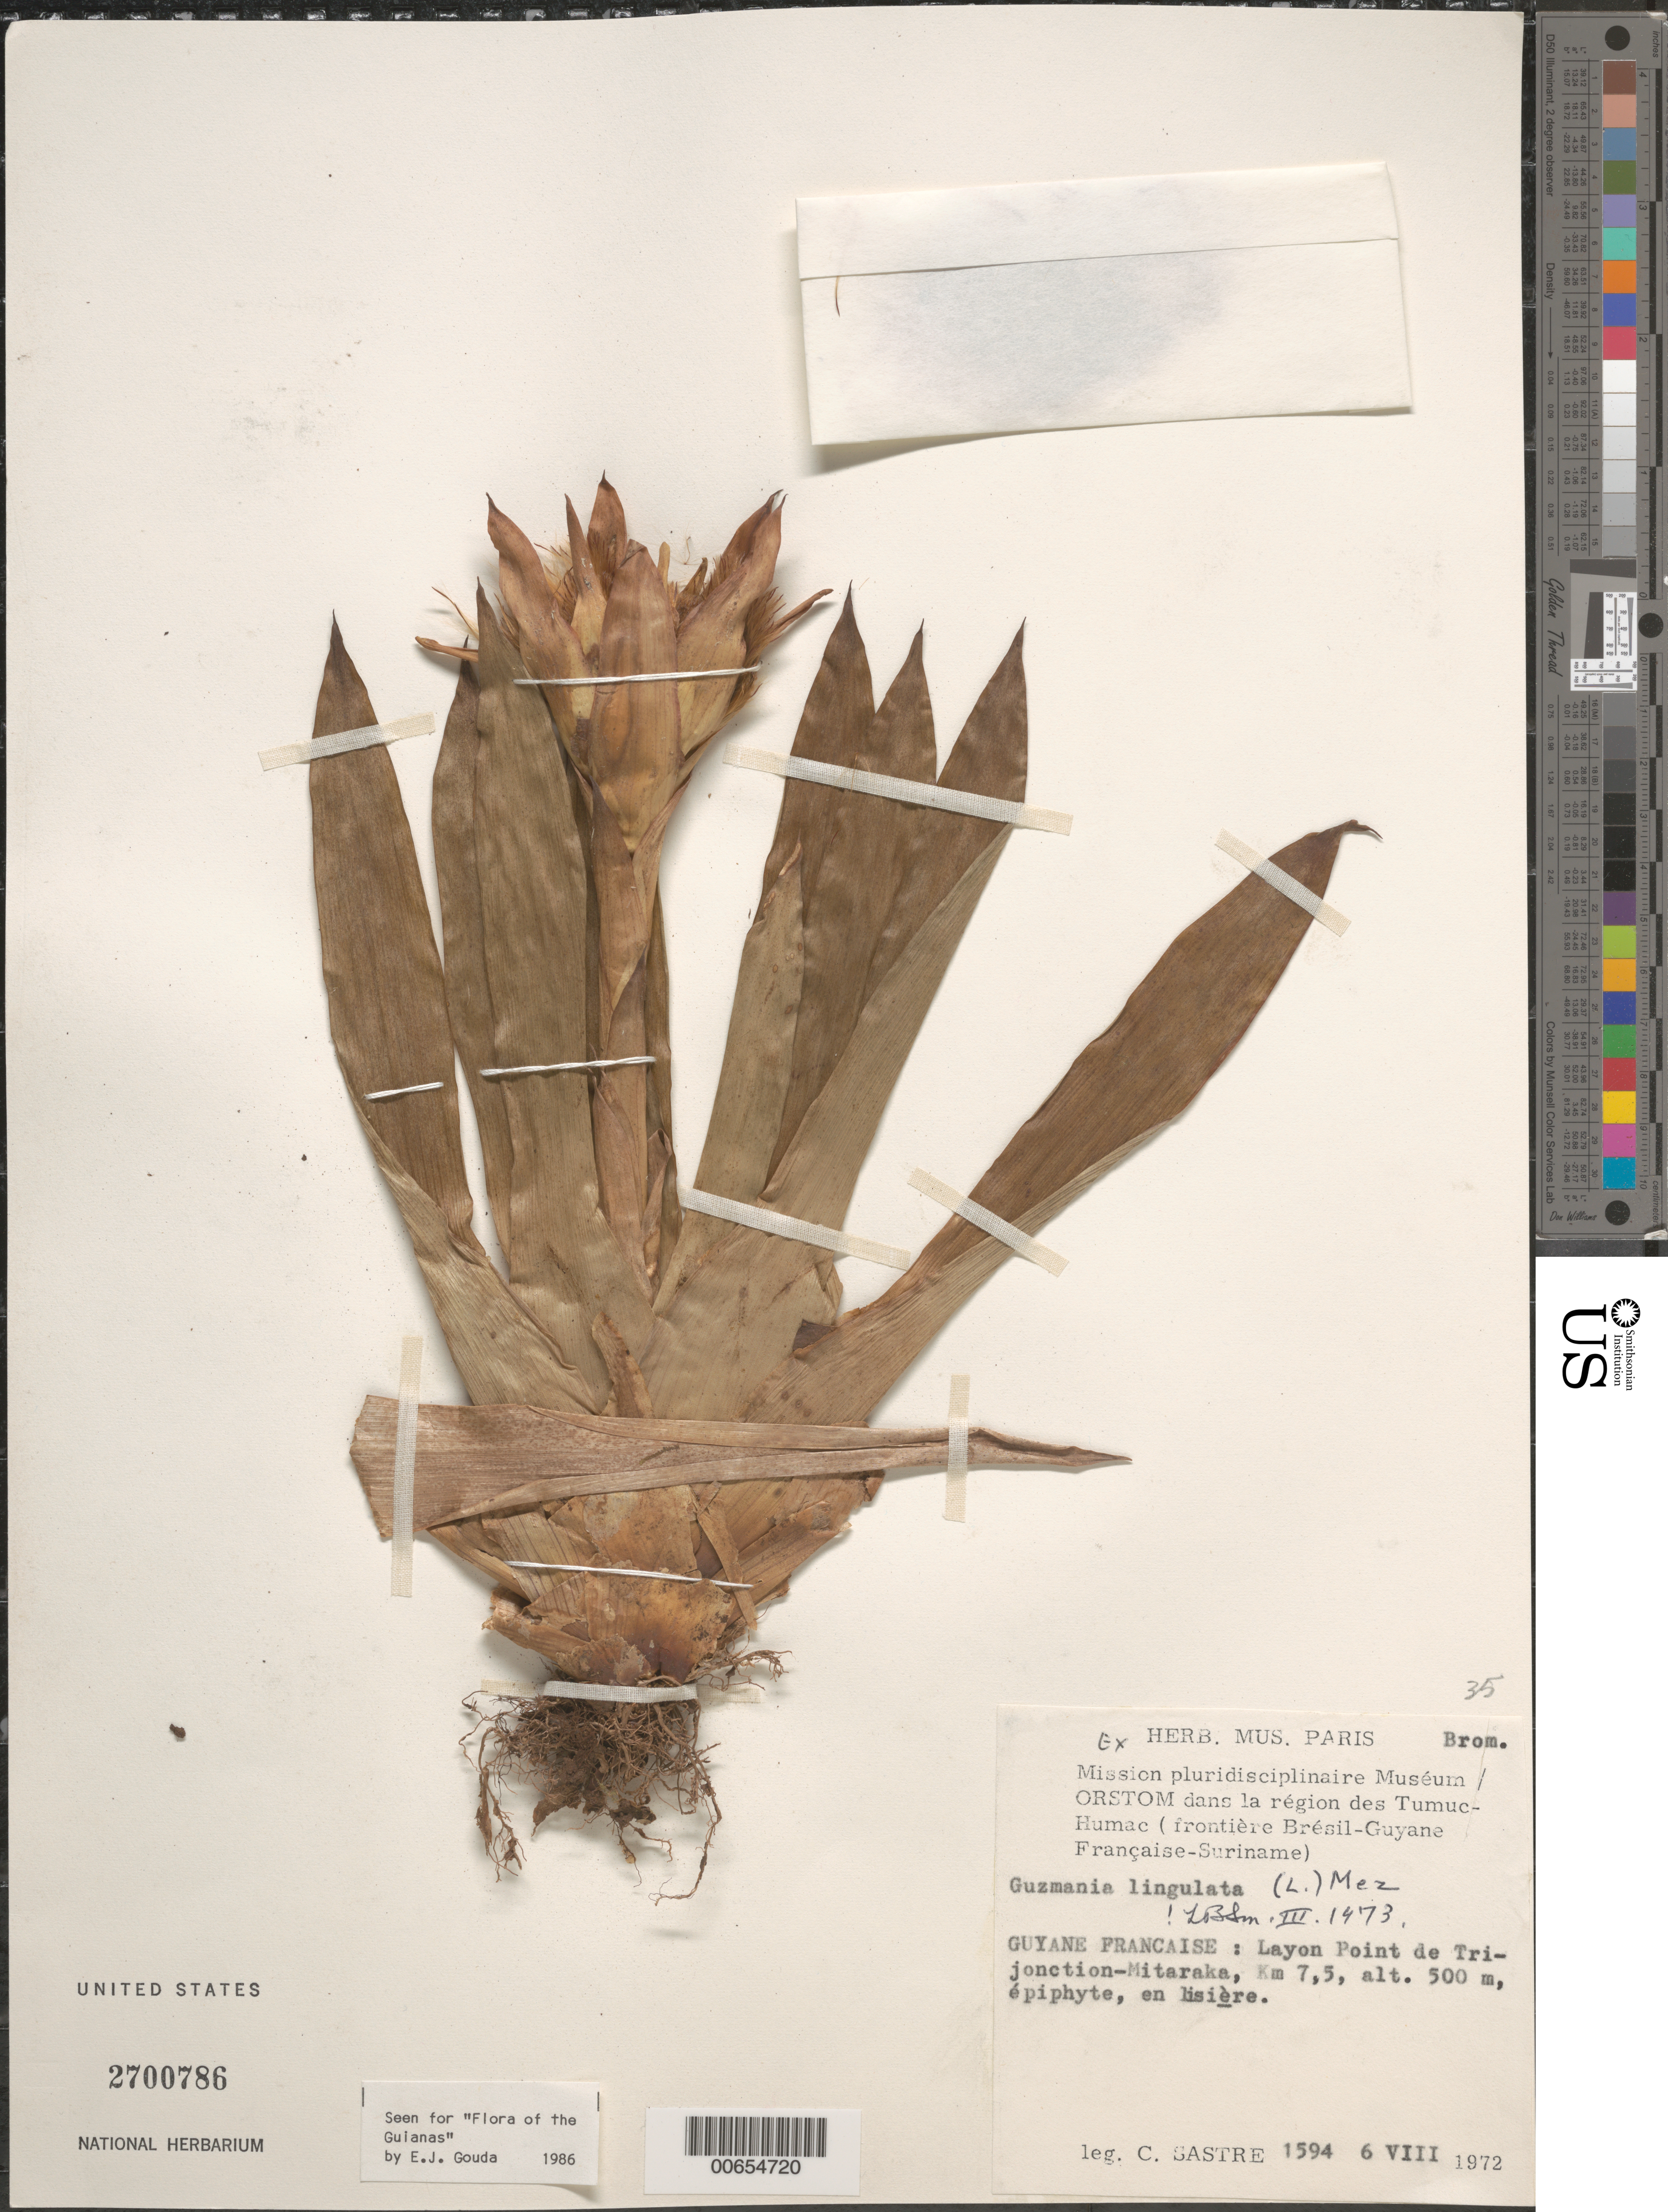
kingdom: Plantae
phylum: Tracheophyta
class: Liliopsida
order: Poales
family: Bromeliaceae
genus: Guzmania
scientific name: Guzmania lingulata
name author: (L.) Mez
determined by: Gouda, E. J.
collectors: C. H. L. Sastre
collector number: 1594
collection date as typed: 6-Aug-72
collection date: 1972-08-06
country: French Guiana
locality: Layon Point de Trijonetion-Mitaraka, km 7.5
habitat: Lisière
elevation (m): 500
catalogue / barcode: US 2700786